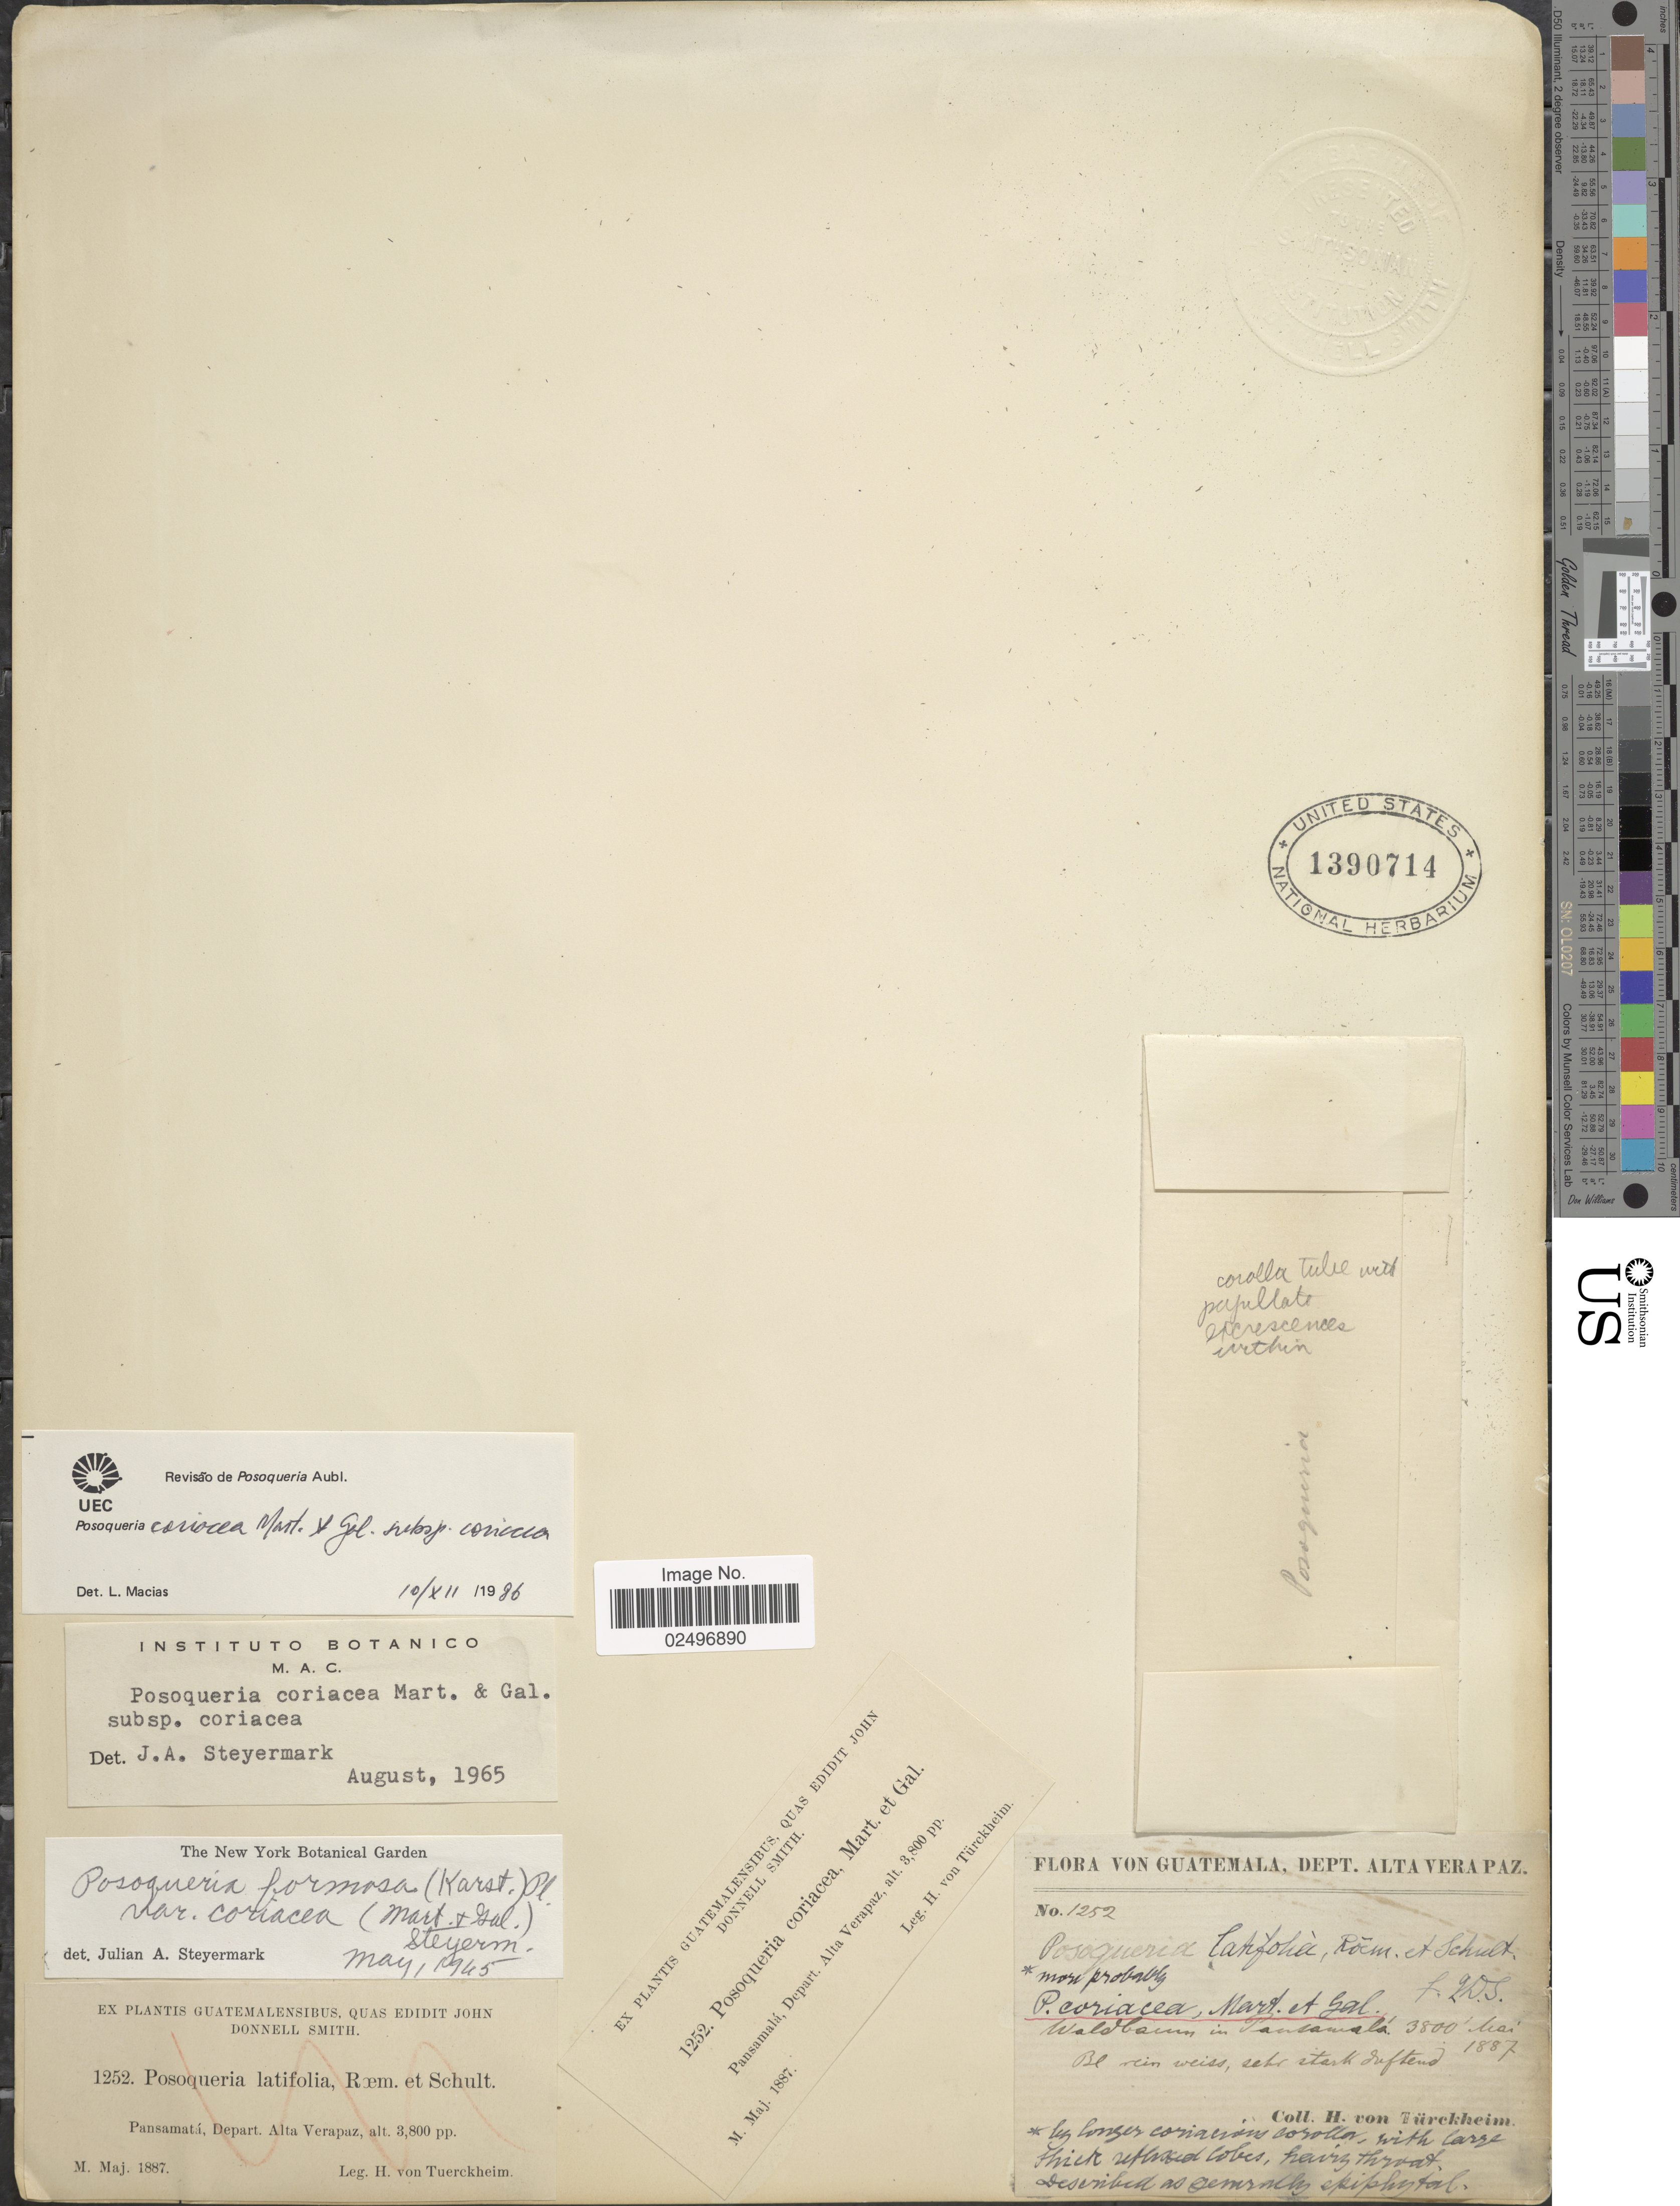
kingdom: Plantae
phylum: Tracheophyta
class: Magnoliopsida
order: Gentianales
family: Rubiaceae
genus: Posoqueria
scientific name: Posoqueria coriacea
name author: M. Martens & Galeotti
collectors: H. von Türckheim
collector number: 1252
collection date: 1887-05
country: Guatemala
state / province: Alta Verapaz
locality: Pansamalá, Depart Alta Verapaz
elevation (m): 1158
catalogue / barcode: US 1390714